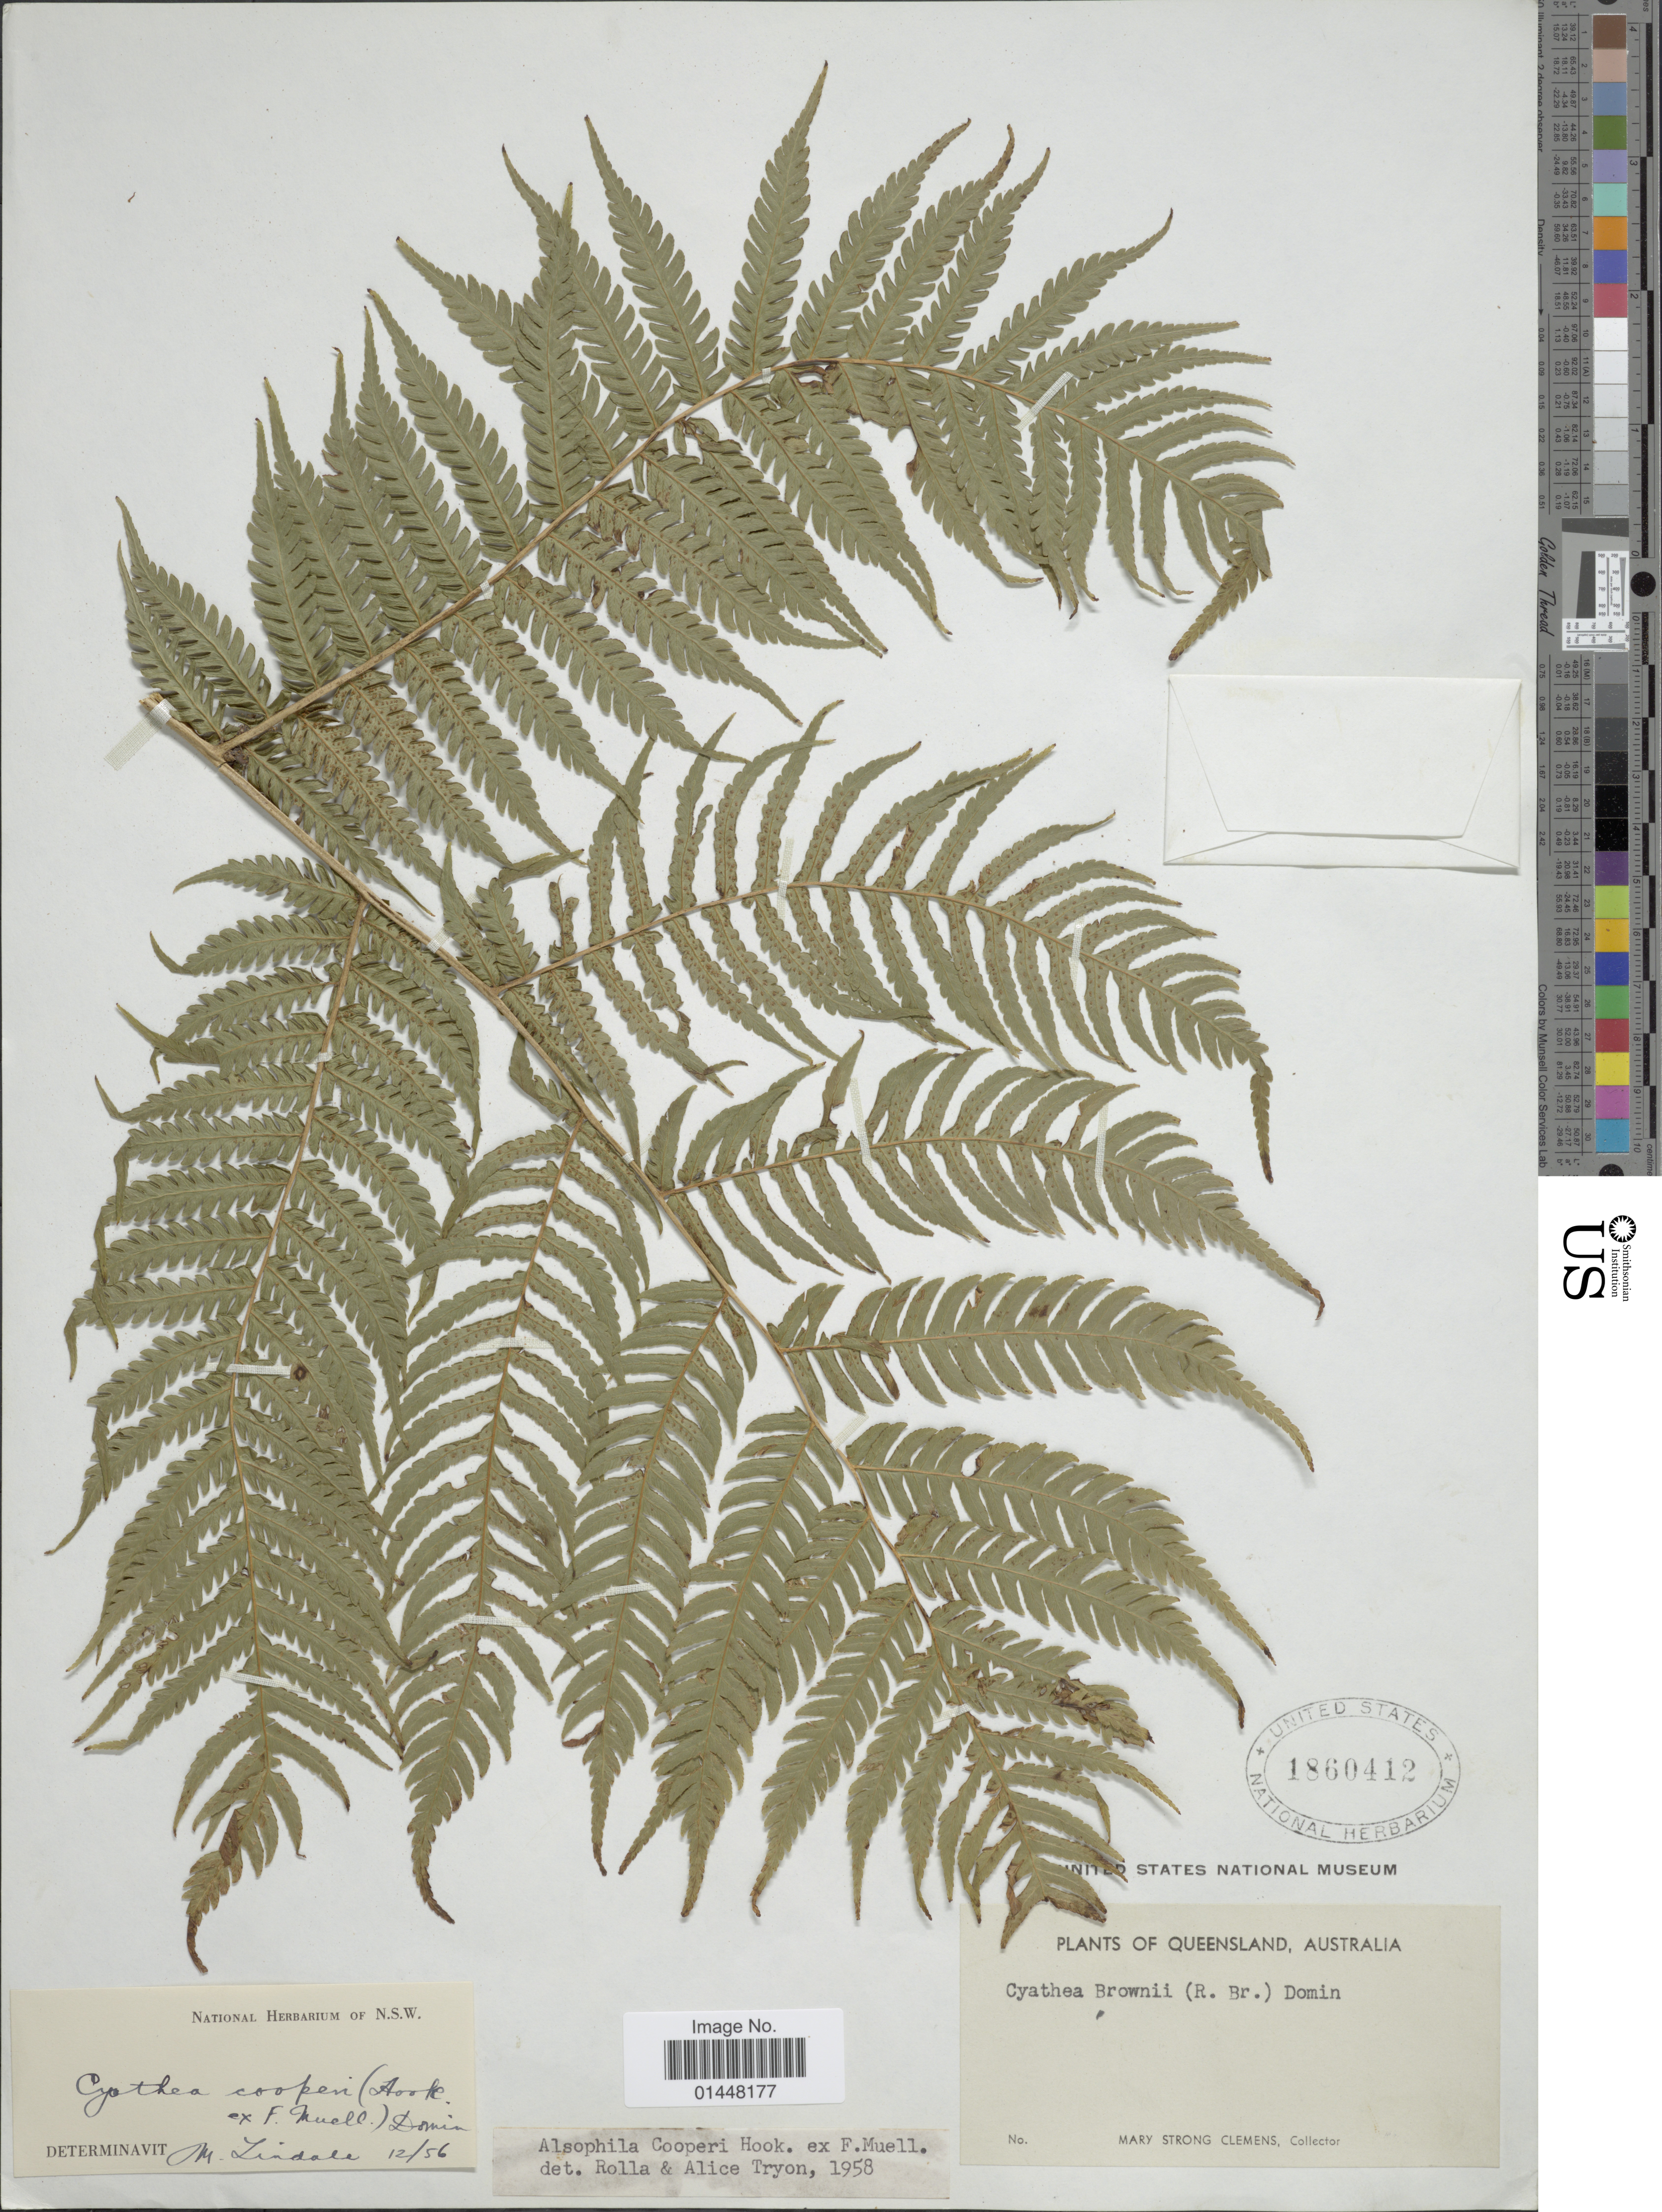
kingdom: Plantae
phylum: Tracheophyta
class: Polypodiopsida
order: Cyatheales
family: Cyatheaceae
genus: Sphaeropteris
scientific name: Sphaeropteris cooperi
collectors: M. S. Clemens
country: Australia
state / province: Queensland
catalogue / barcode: US 1860412